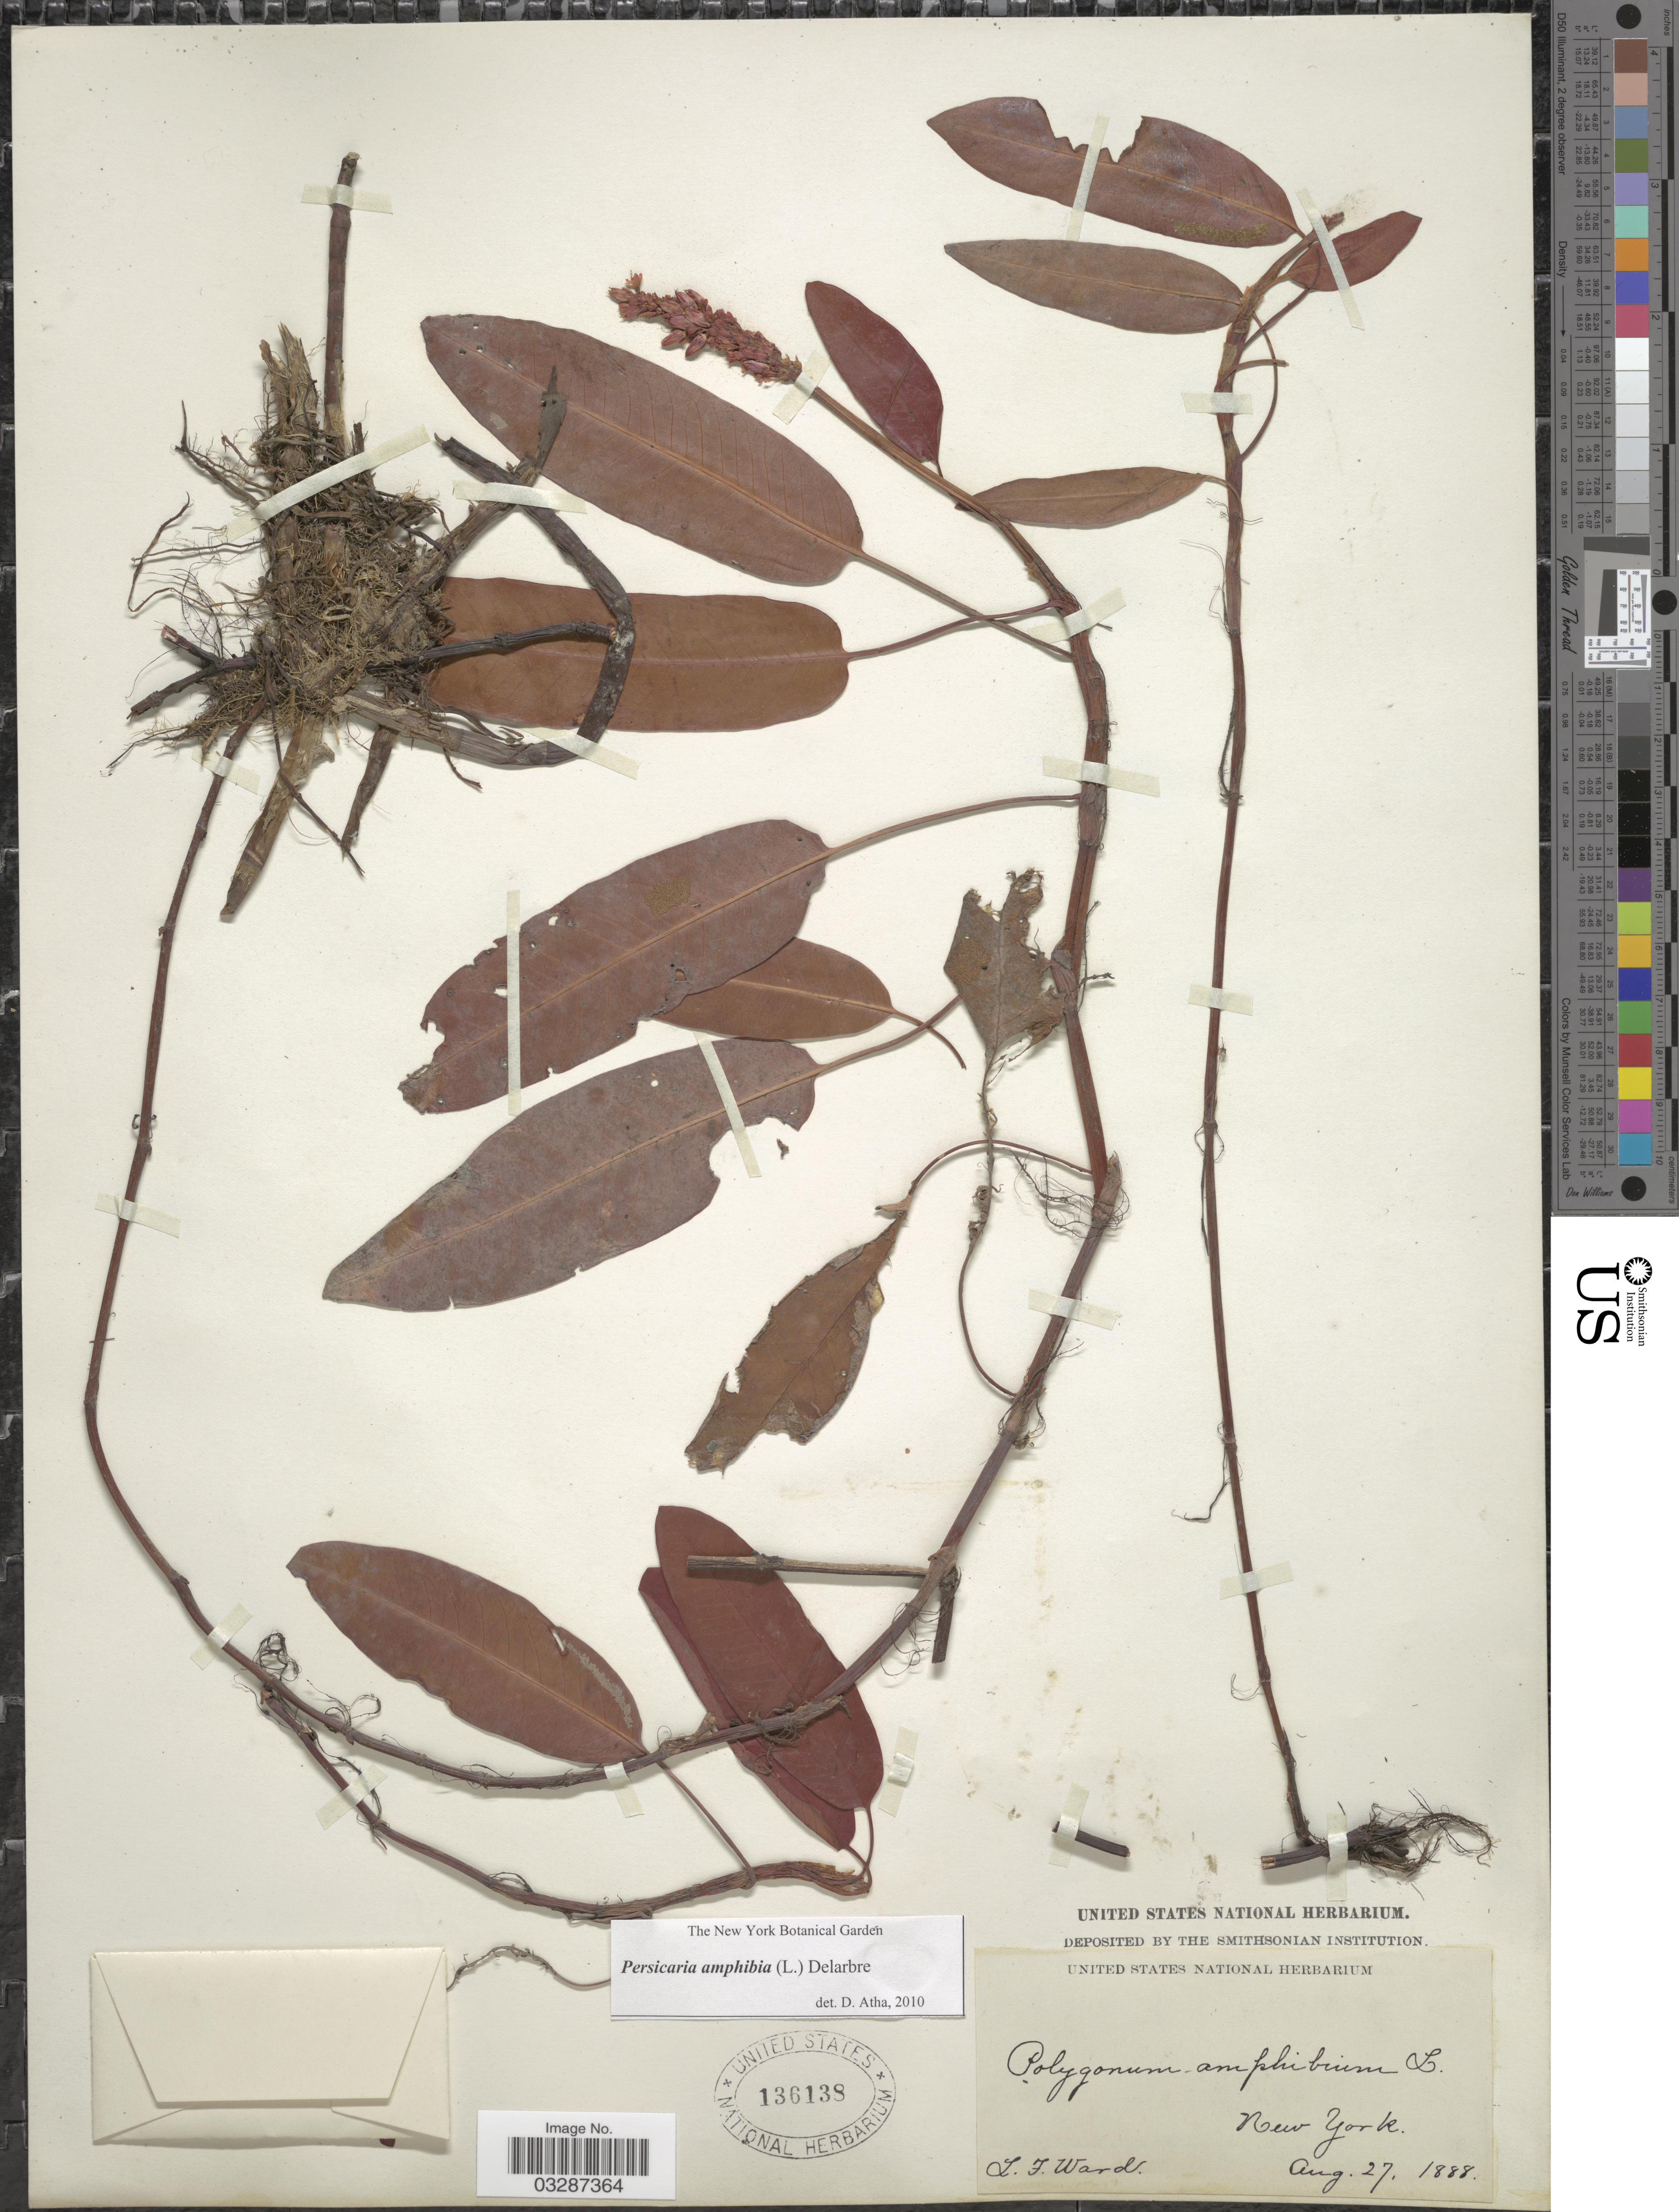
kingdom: Plantae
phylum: Tracheophyta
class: Magnoliopsida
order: Caryophyllales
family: Polygonaceae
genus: Persicaria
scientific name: Persicaria amphibia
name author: (L.) Delarbre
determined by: Atha, D. E.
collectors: L. Ward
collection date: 1888-08-27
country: United States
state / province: New York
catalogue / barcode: US 136138